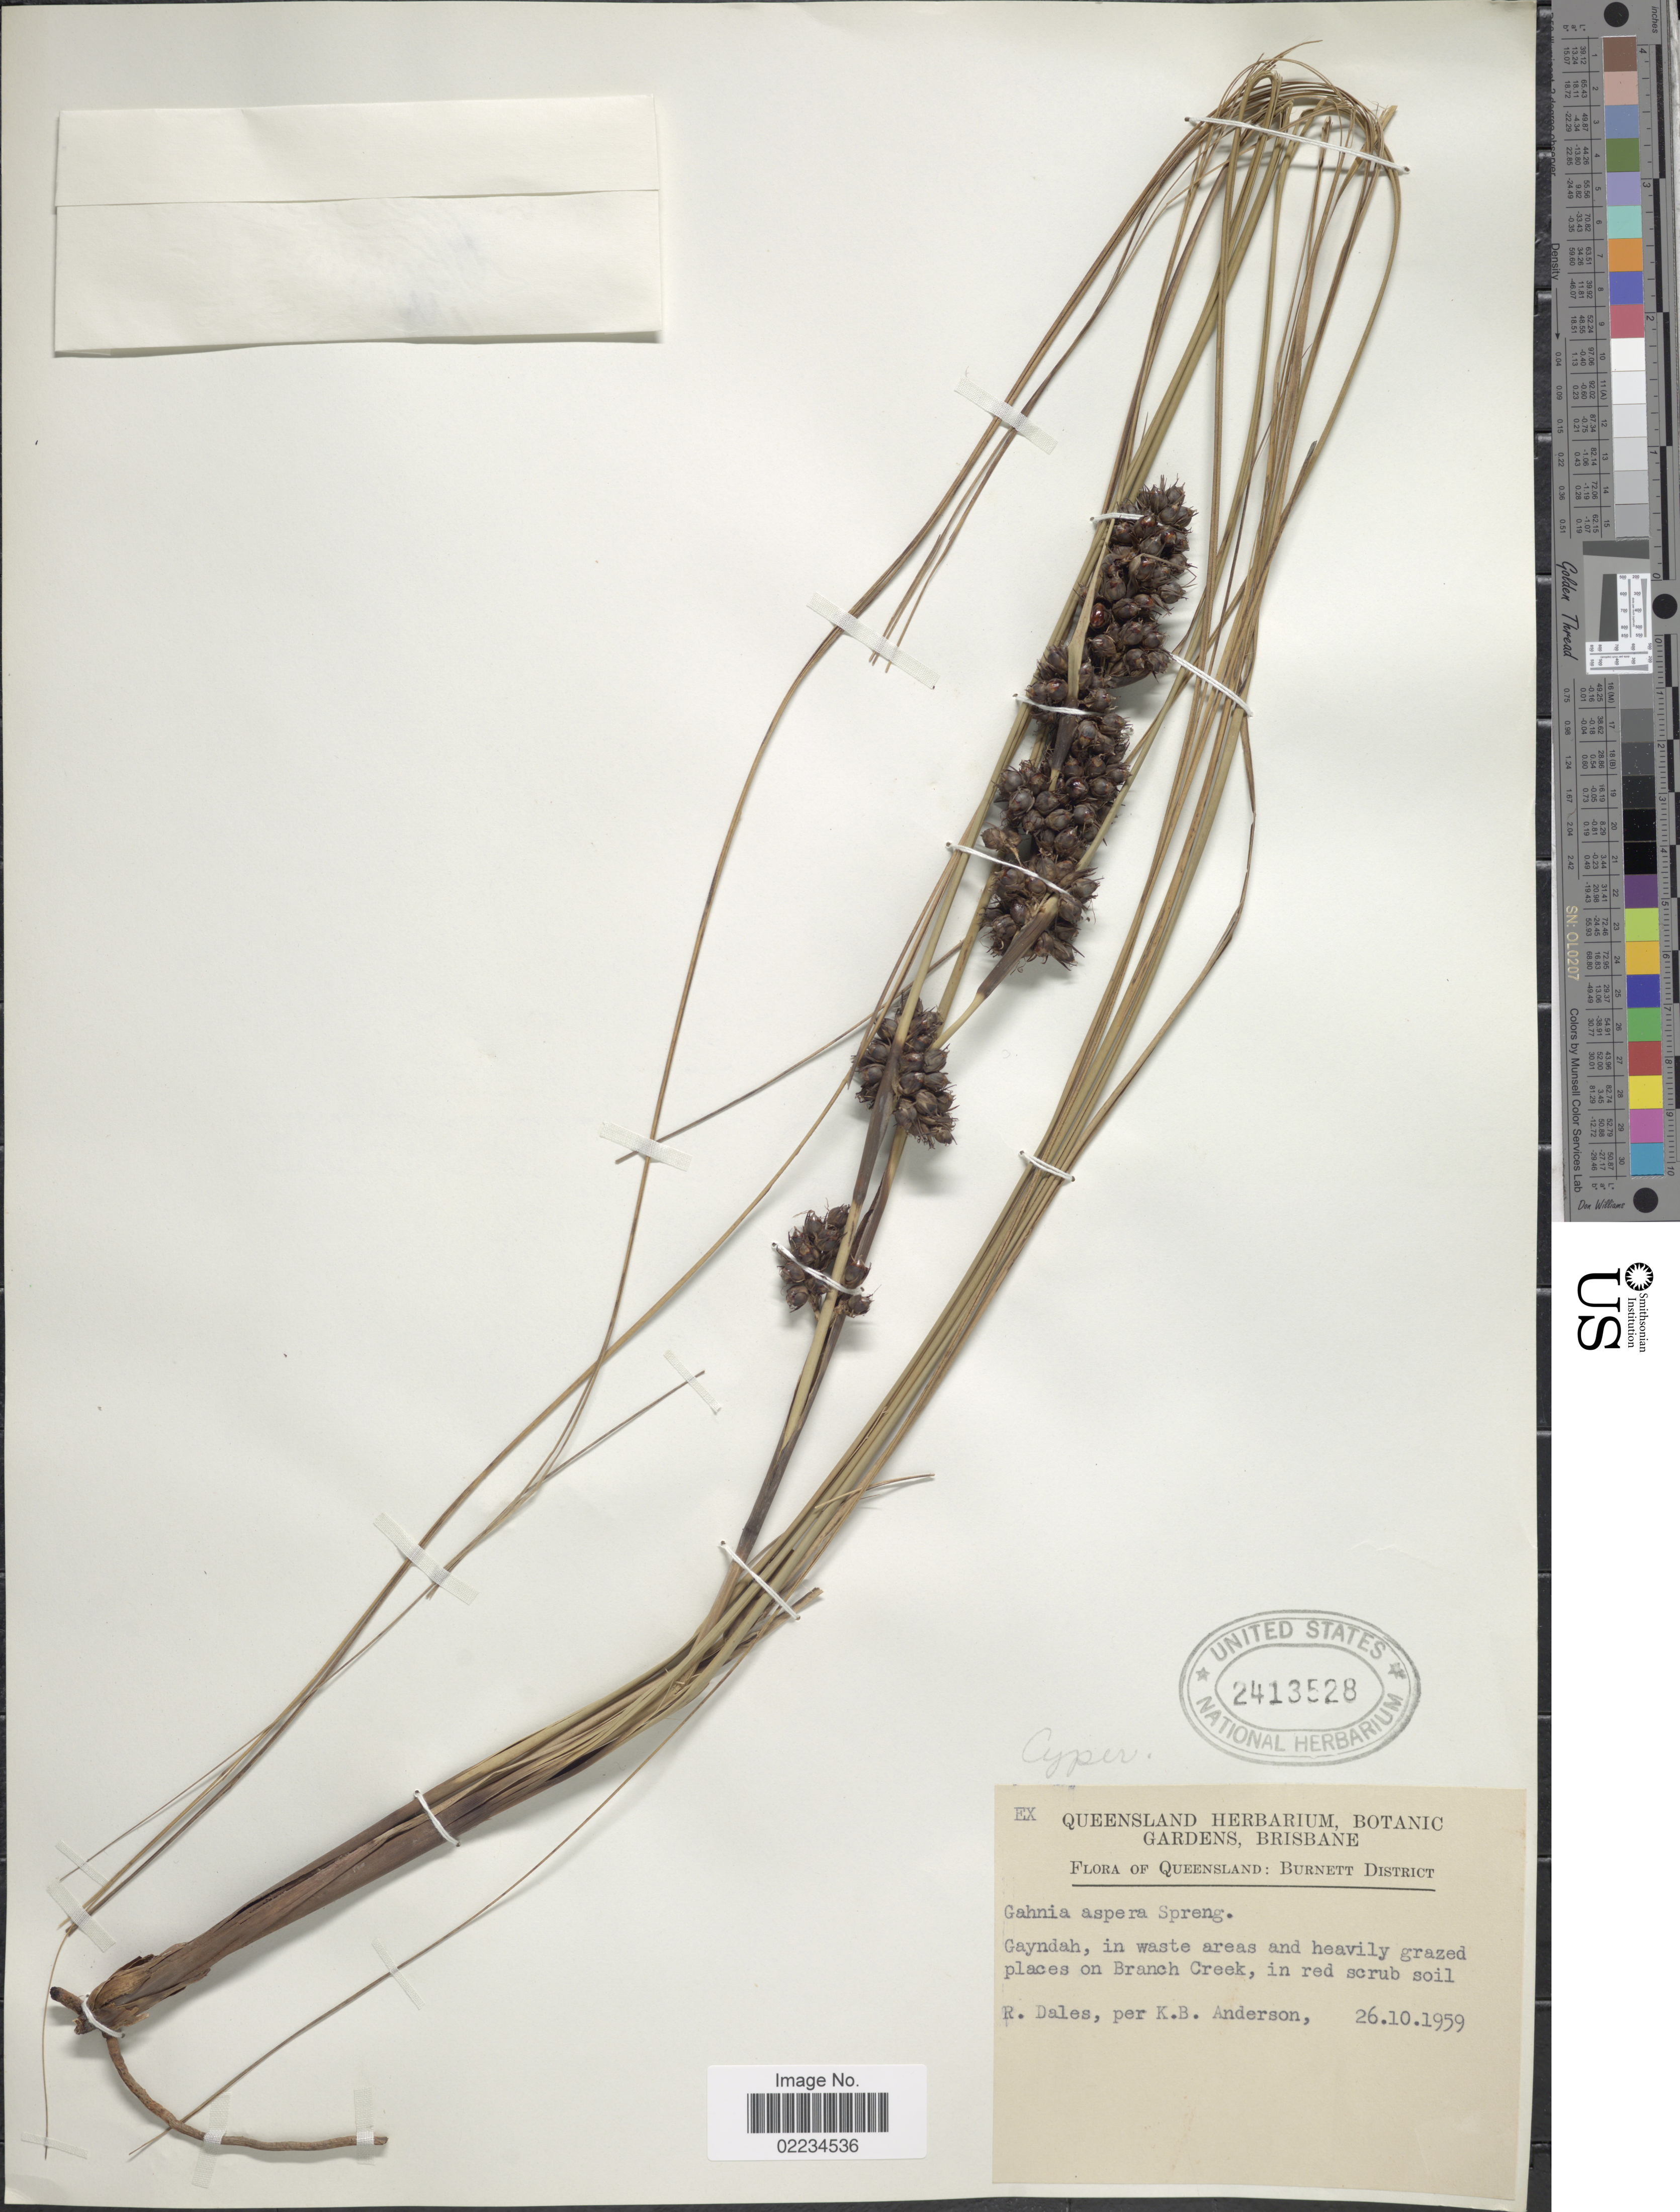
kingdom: Plantae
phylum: Tracheophyta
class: Liliopsida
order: Poales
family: Cyperaceae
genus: Gahnia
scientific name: Gahnia aspera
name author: (R. Br.) Spreng.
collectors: R. Dales & K. Anderson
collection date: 1959-10-26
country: Australia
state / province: Queensland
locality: Burnett District, Gayndah, in waste areas and heavily grazed places on Branch Creek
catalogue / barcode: US 2413528